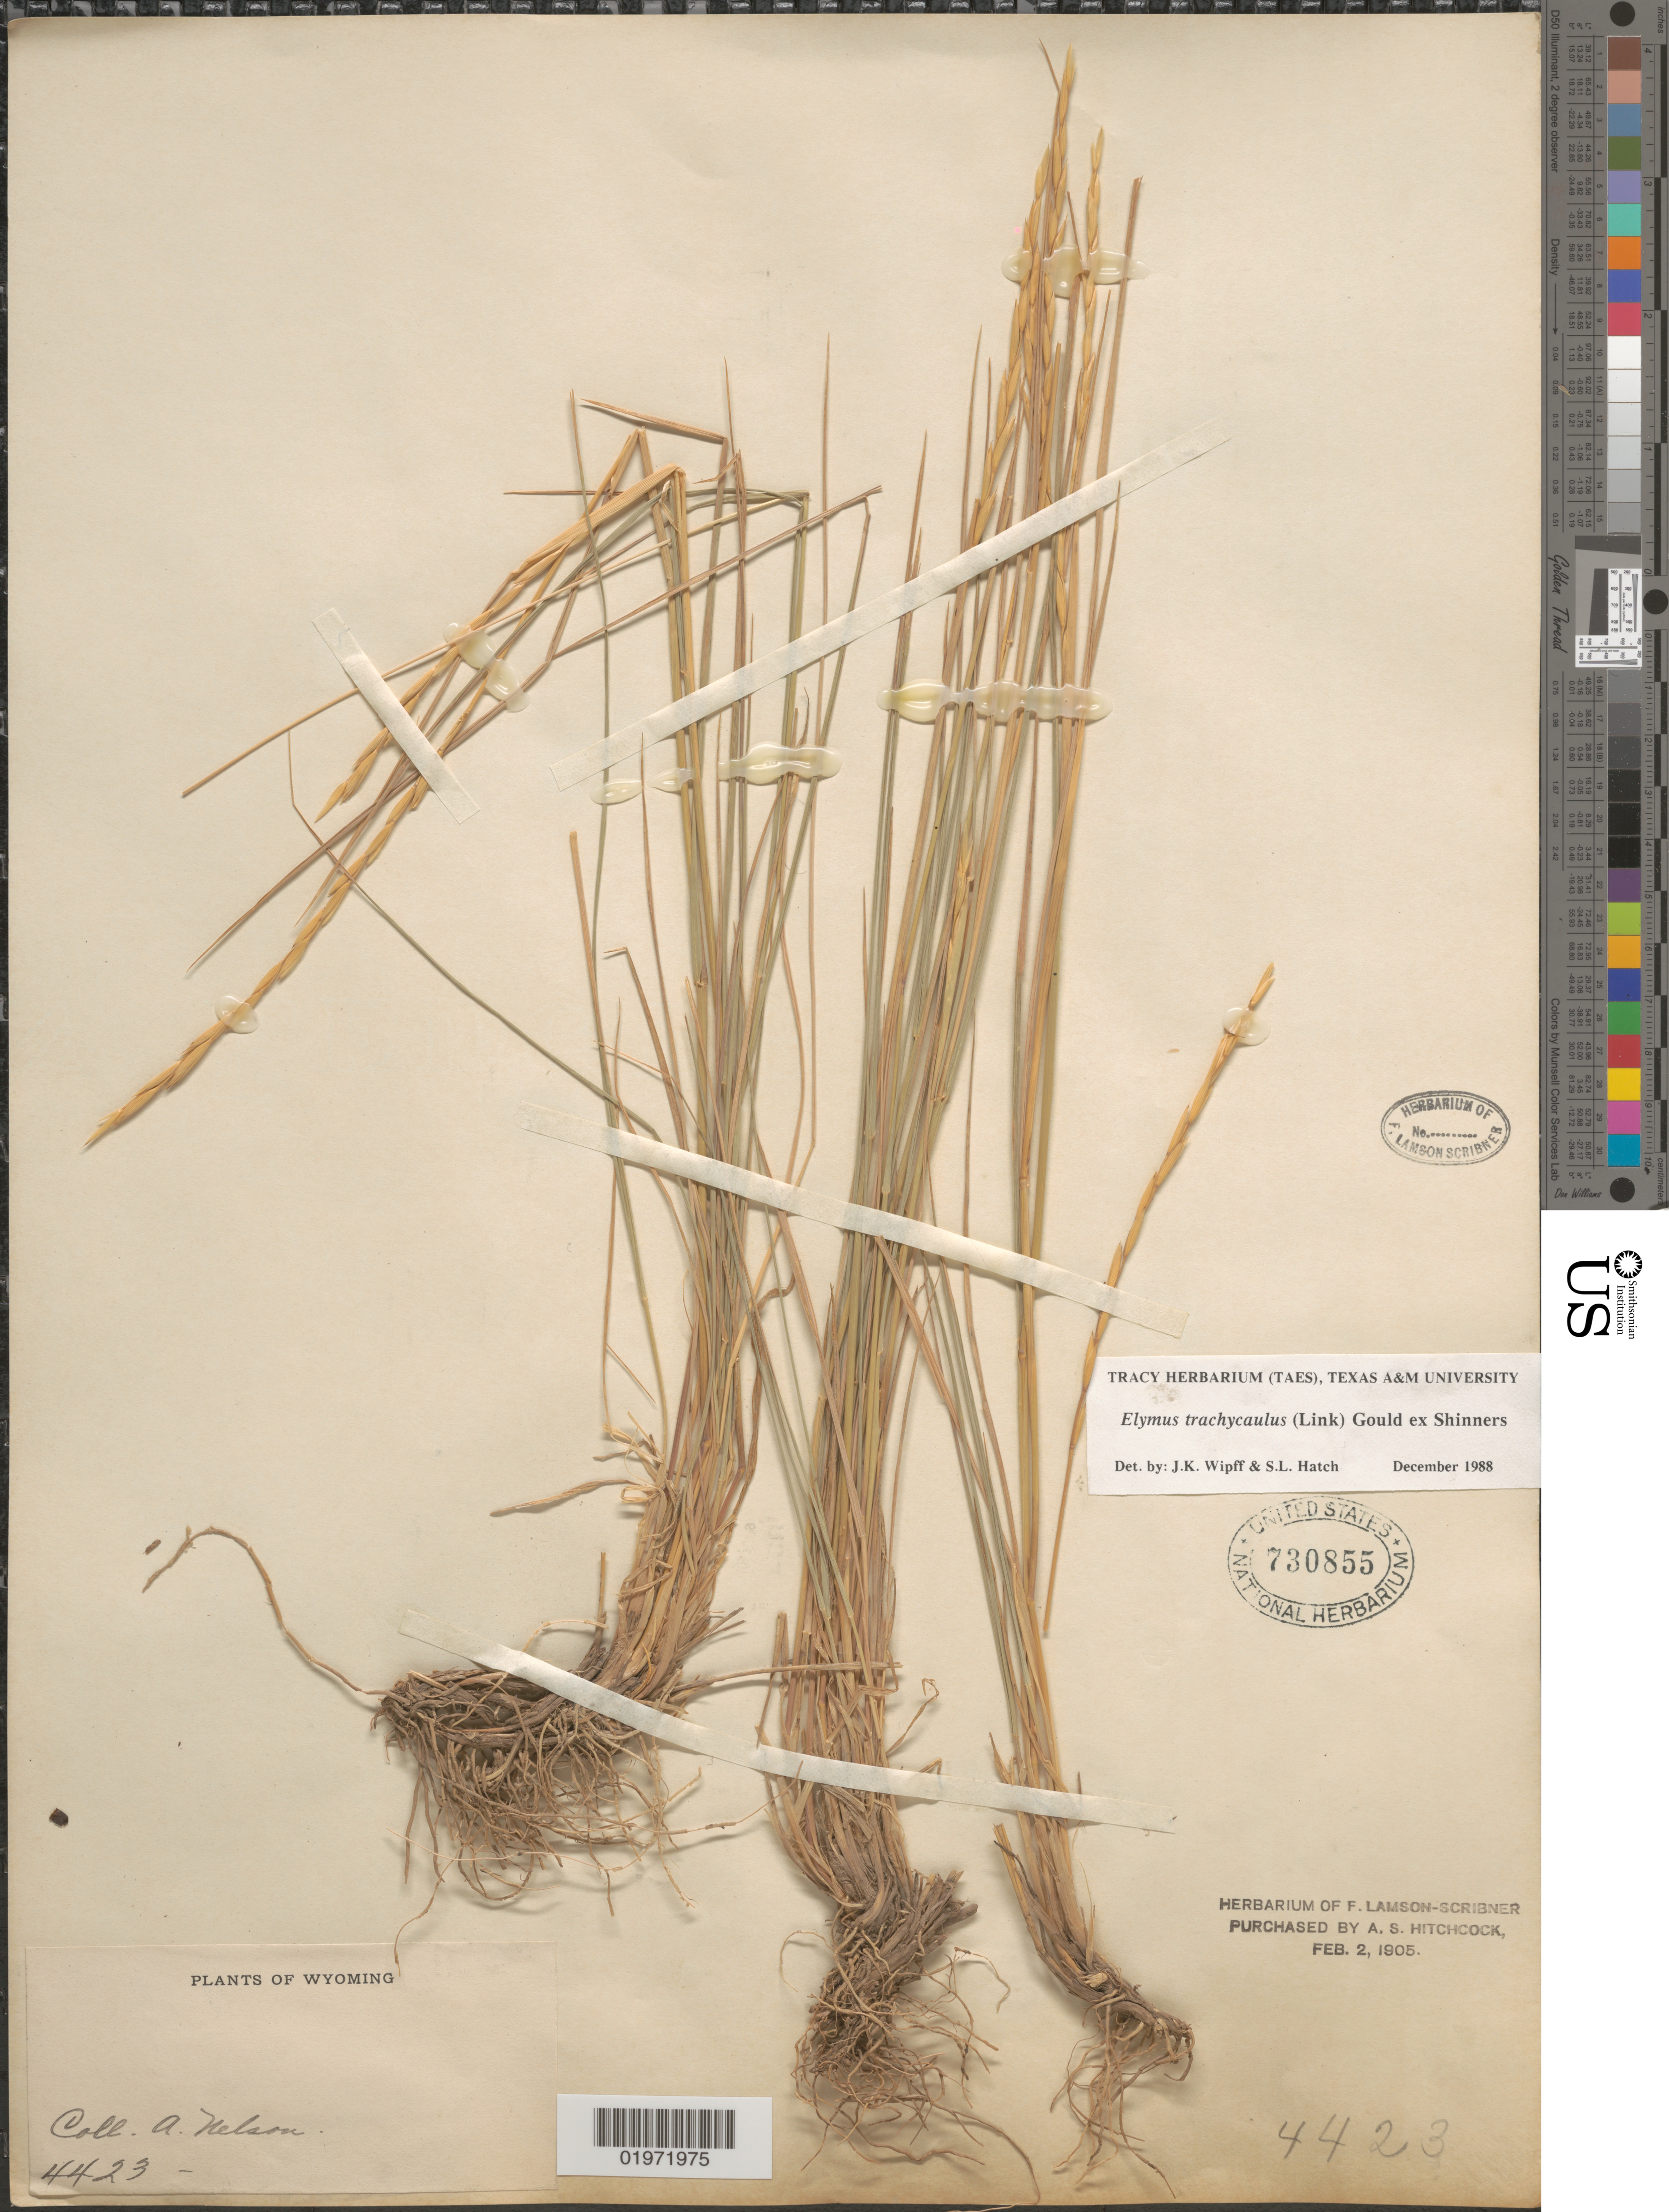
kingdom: Plantae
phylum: Tracheophyta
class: Liliopsida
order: Poales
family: Poaceae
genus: Elymus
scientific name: Elymus trachycaulus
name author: (Link) Gould ex Shinners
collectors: A. Nelson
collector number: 4423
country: United States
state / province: Wyoming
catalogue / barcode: US 730855